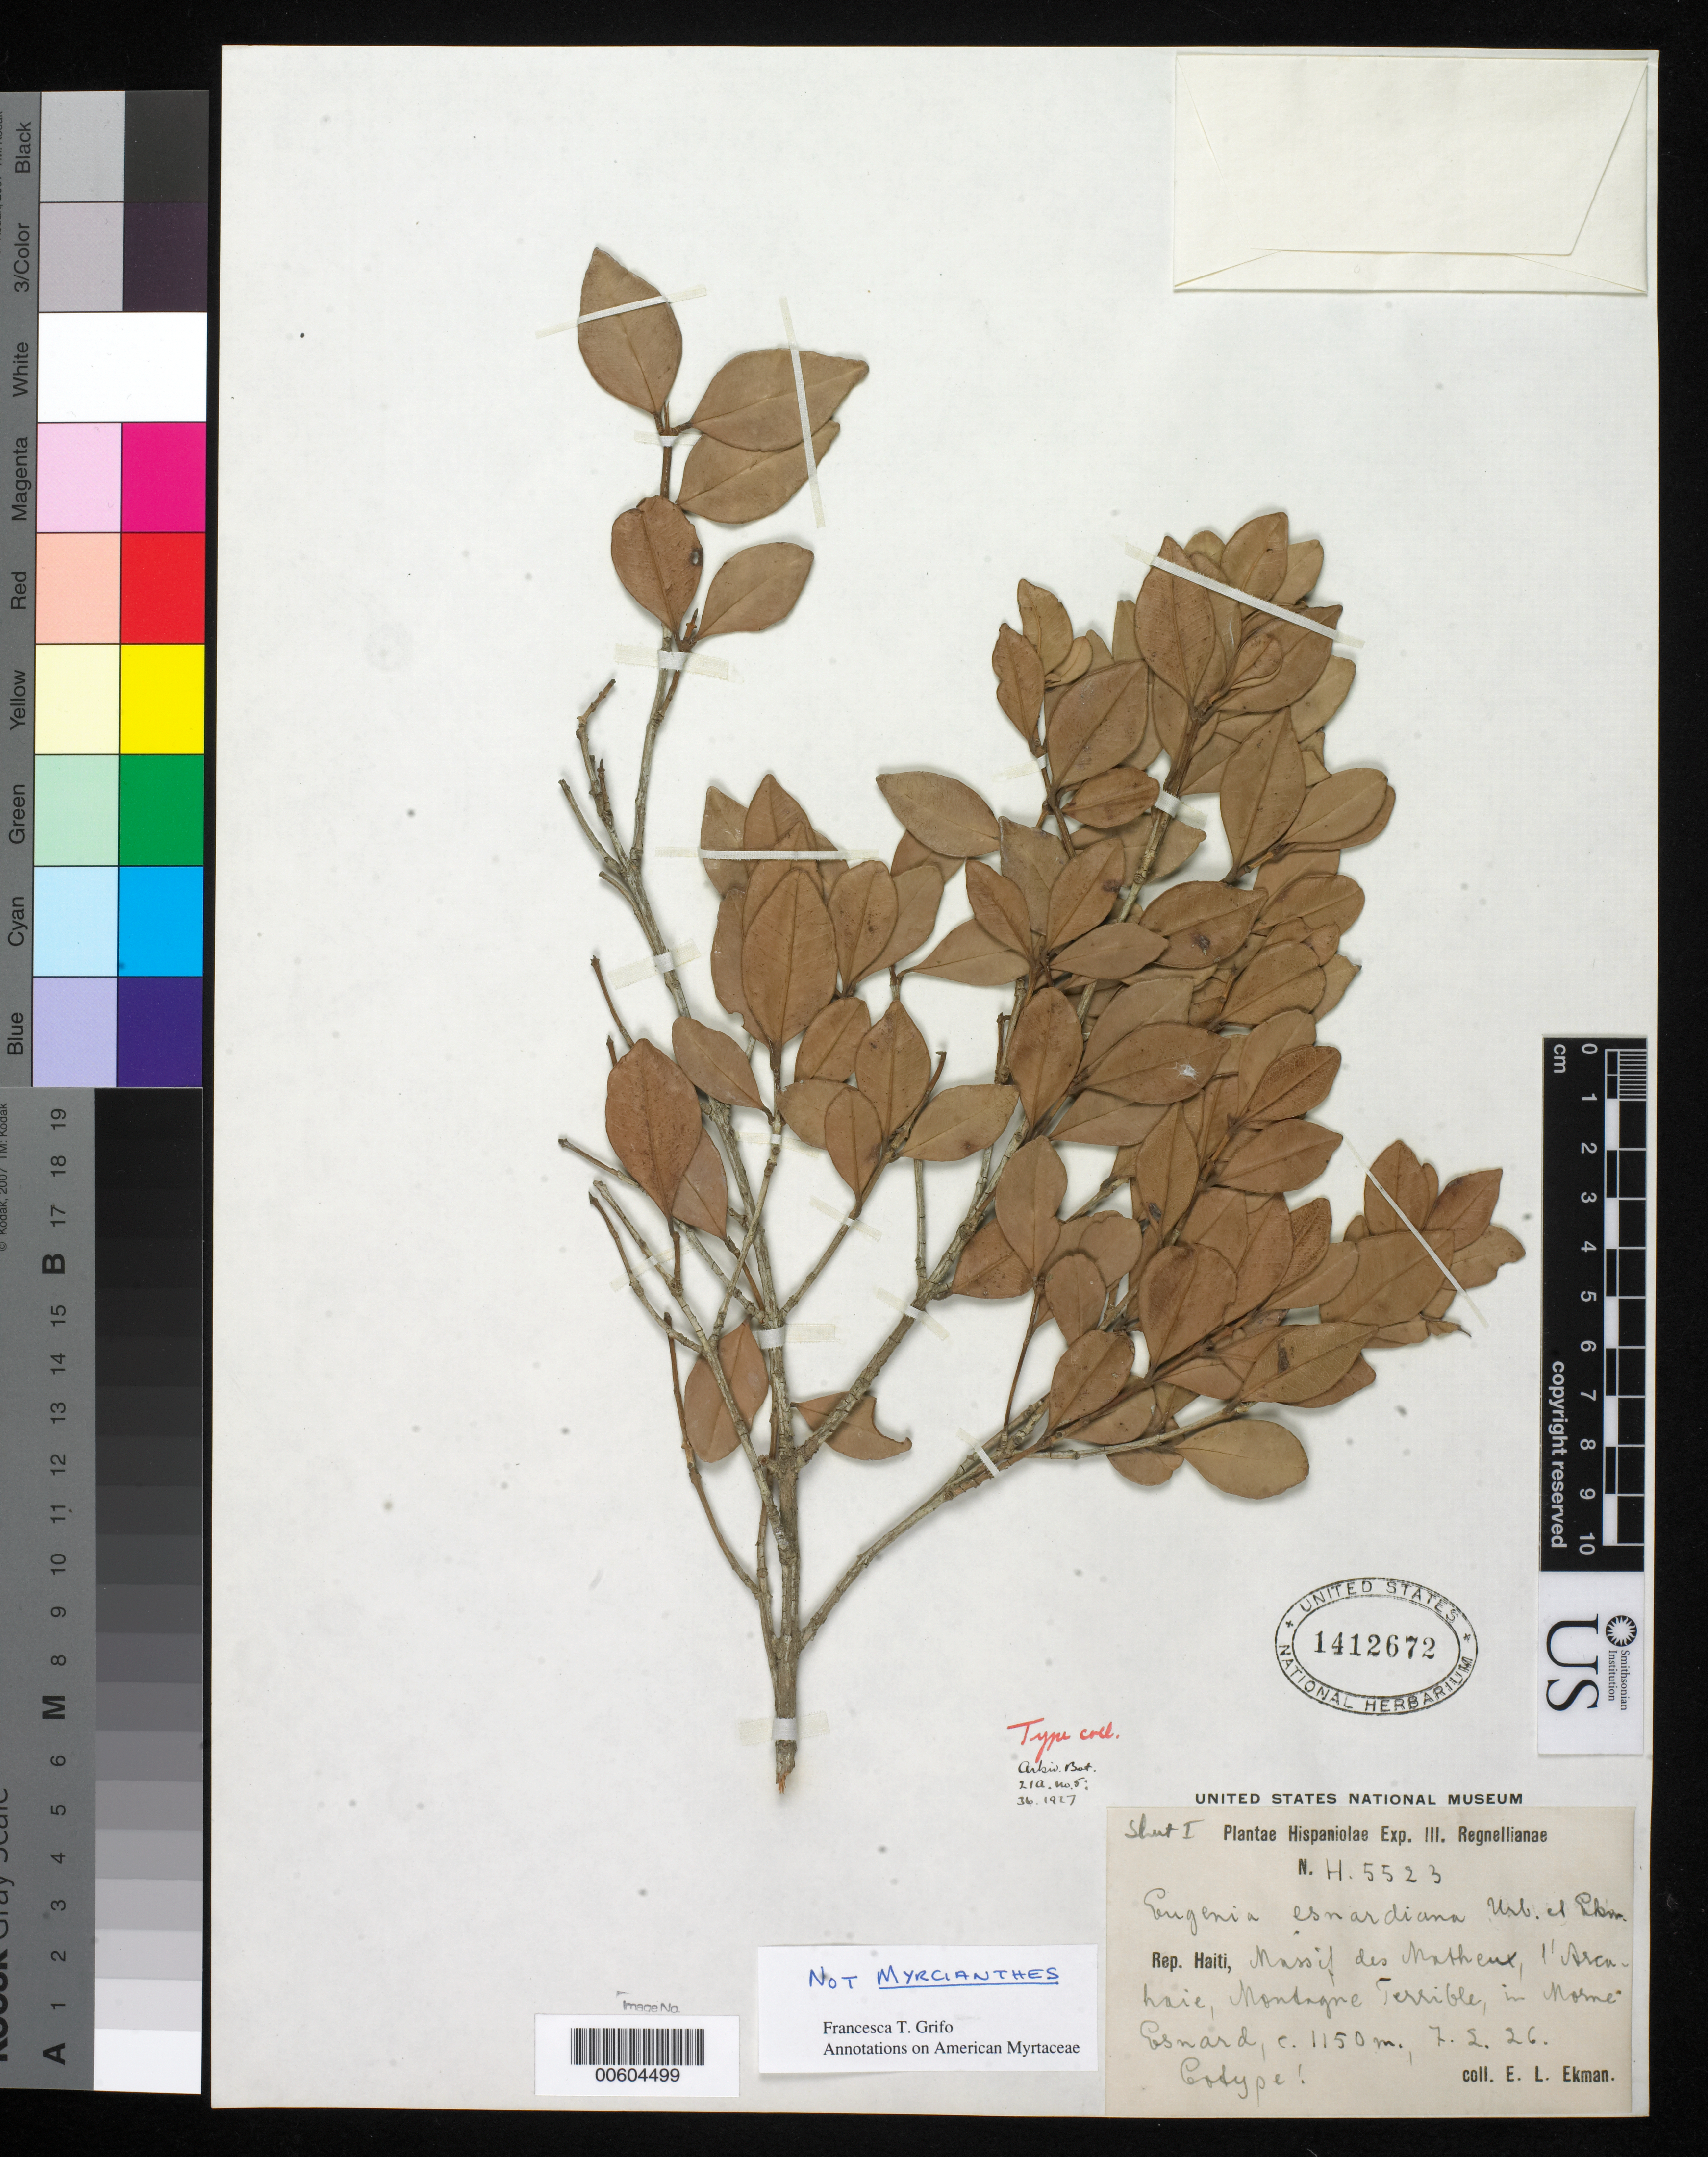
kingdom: Plantae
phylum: Tracheophyta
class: Magnoliopsida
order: Myrtales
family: Myrtaceae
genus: Eugenia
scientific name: Eugenia esnardiana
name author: Urb. & Ekman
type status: Isotype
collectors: E. L. Ekman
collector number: H 5523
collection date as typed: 07 Feb 1926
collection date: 1926-02-07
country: Haiti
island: Hispaniola Island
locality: Massif des Matheux, prope l'Arcahaie, Montagne Terrible in Morne Esnard.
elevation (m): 1150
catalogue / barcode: US 1412672